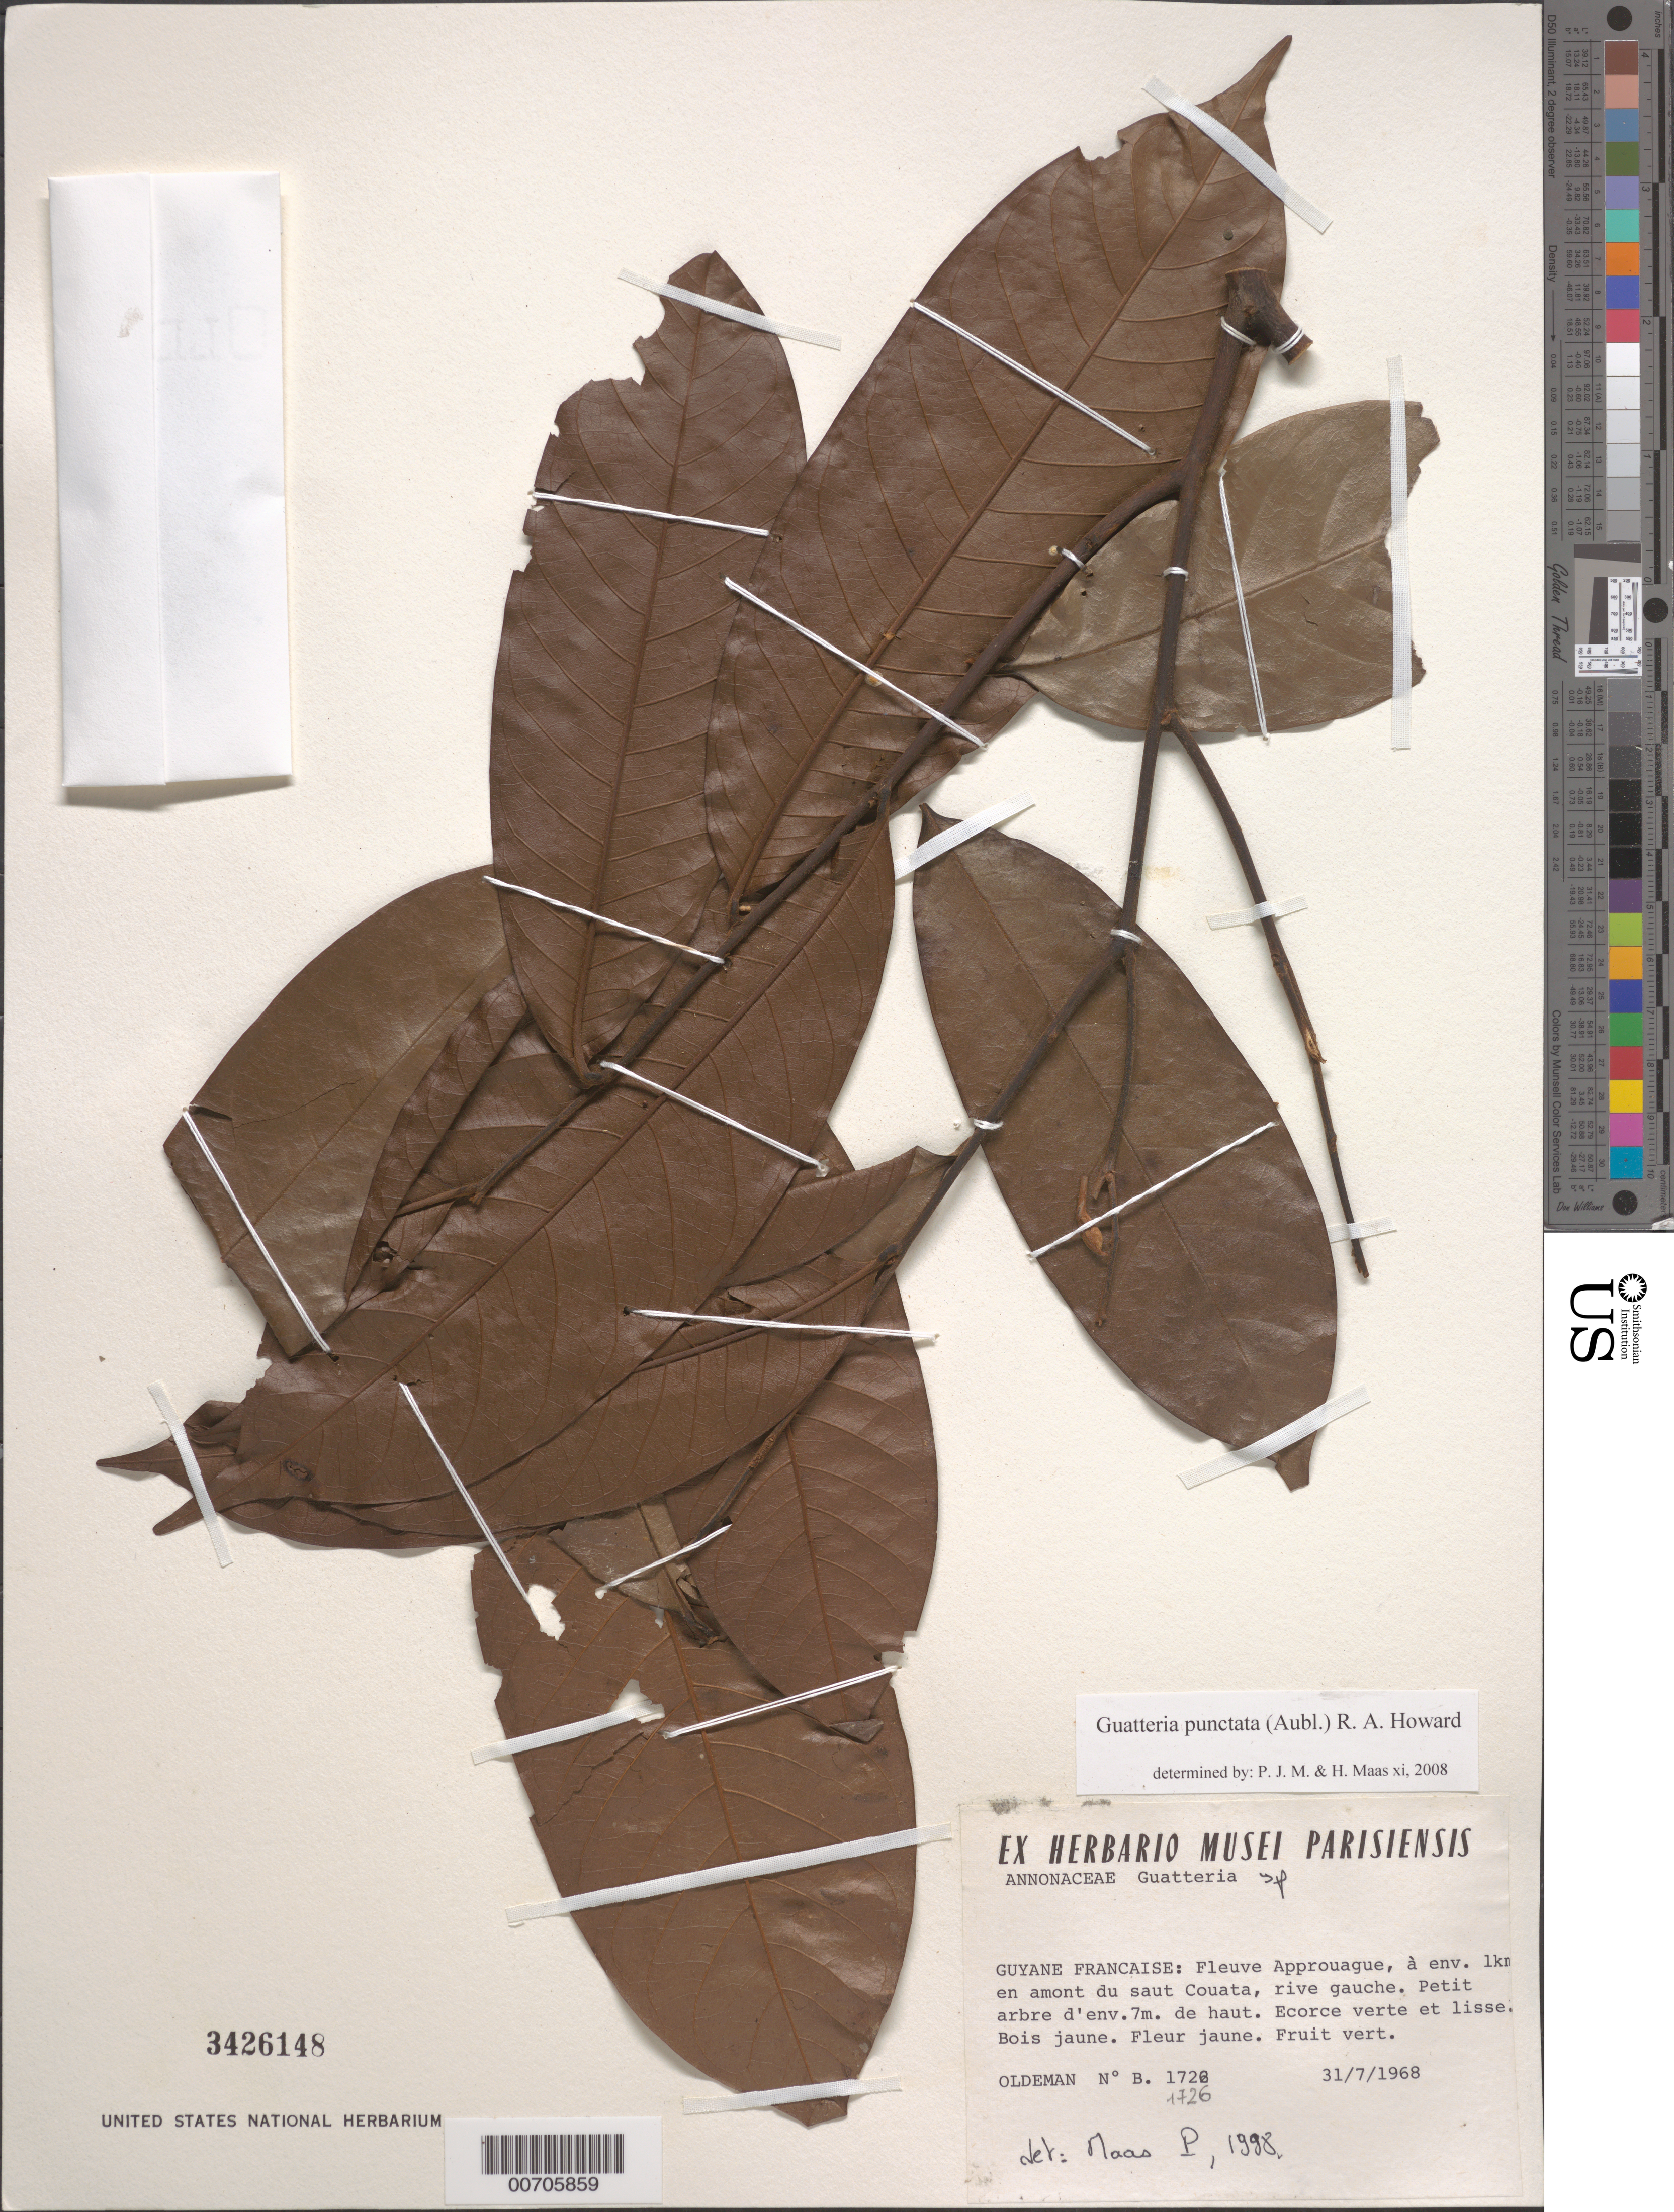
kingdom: Plantae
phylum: Tracheophyta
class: Magnoliopsida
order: Magnoliales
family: Annonaceae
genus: Guatteria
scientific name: Guatteria punctata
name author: (Aubl.) R.A. Howard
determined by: Maas, Paul J.; Maas, H.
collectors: R. Oldeman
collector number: B 1726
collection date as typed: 31-Jul-68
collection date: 1968-07-31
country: French Guiana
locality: Approuague R., 1 km du saut Couata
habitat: Riverbank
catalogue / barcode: US 3426148